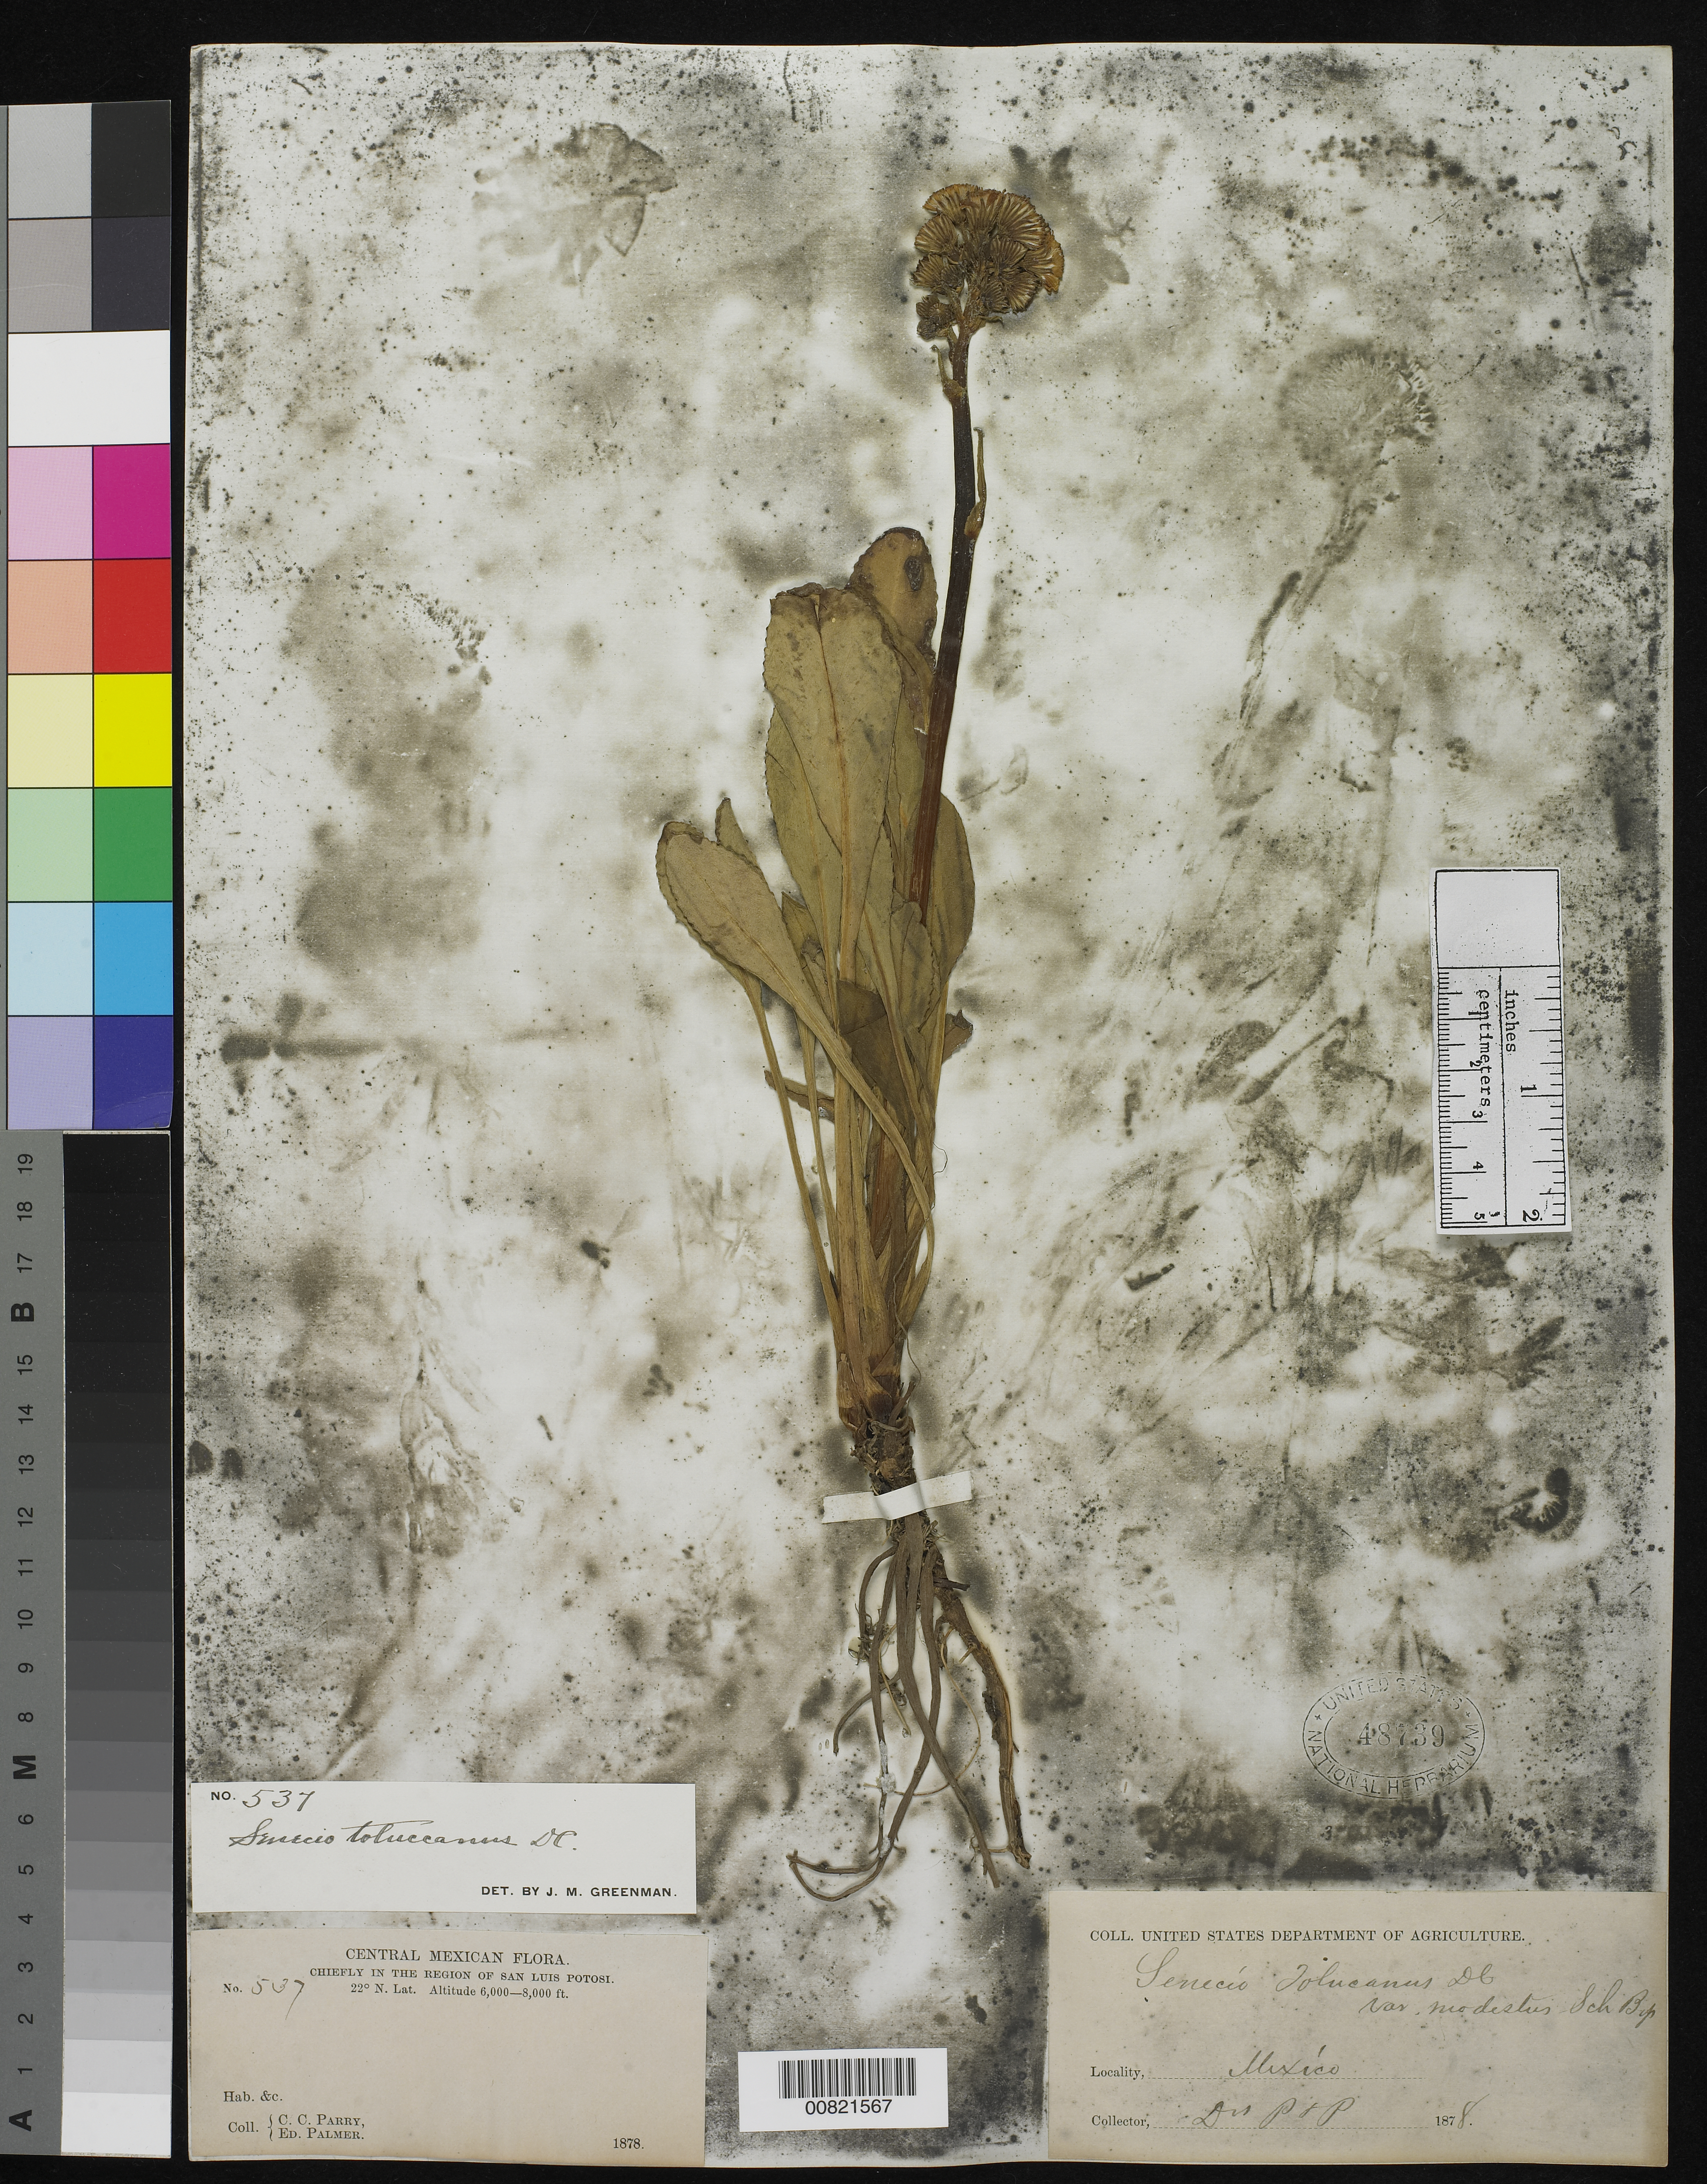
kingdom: Plantae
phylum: Tracheophyta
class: Magnoliopsida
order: Asterales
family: Asteraceae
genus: Senecio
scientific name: Senecio toluccanus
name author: DC.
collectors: C. C. Parry & E. Palmer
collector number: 537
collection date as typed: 1878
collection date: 1878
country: Mexico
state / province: San Luis Potosí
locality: Chiefly in the region of San Luis Potosí.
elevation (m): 1829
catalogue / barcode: US 48739